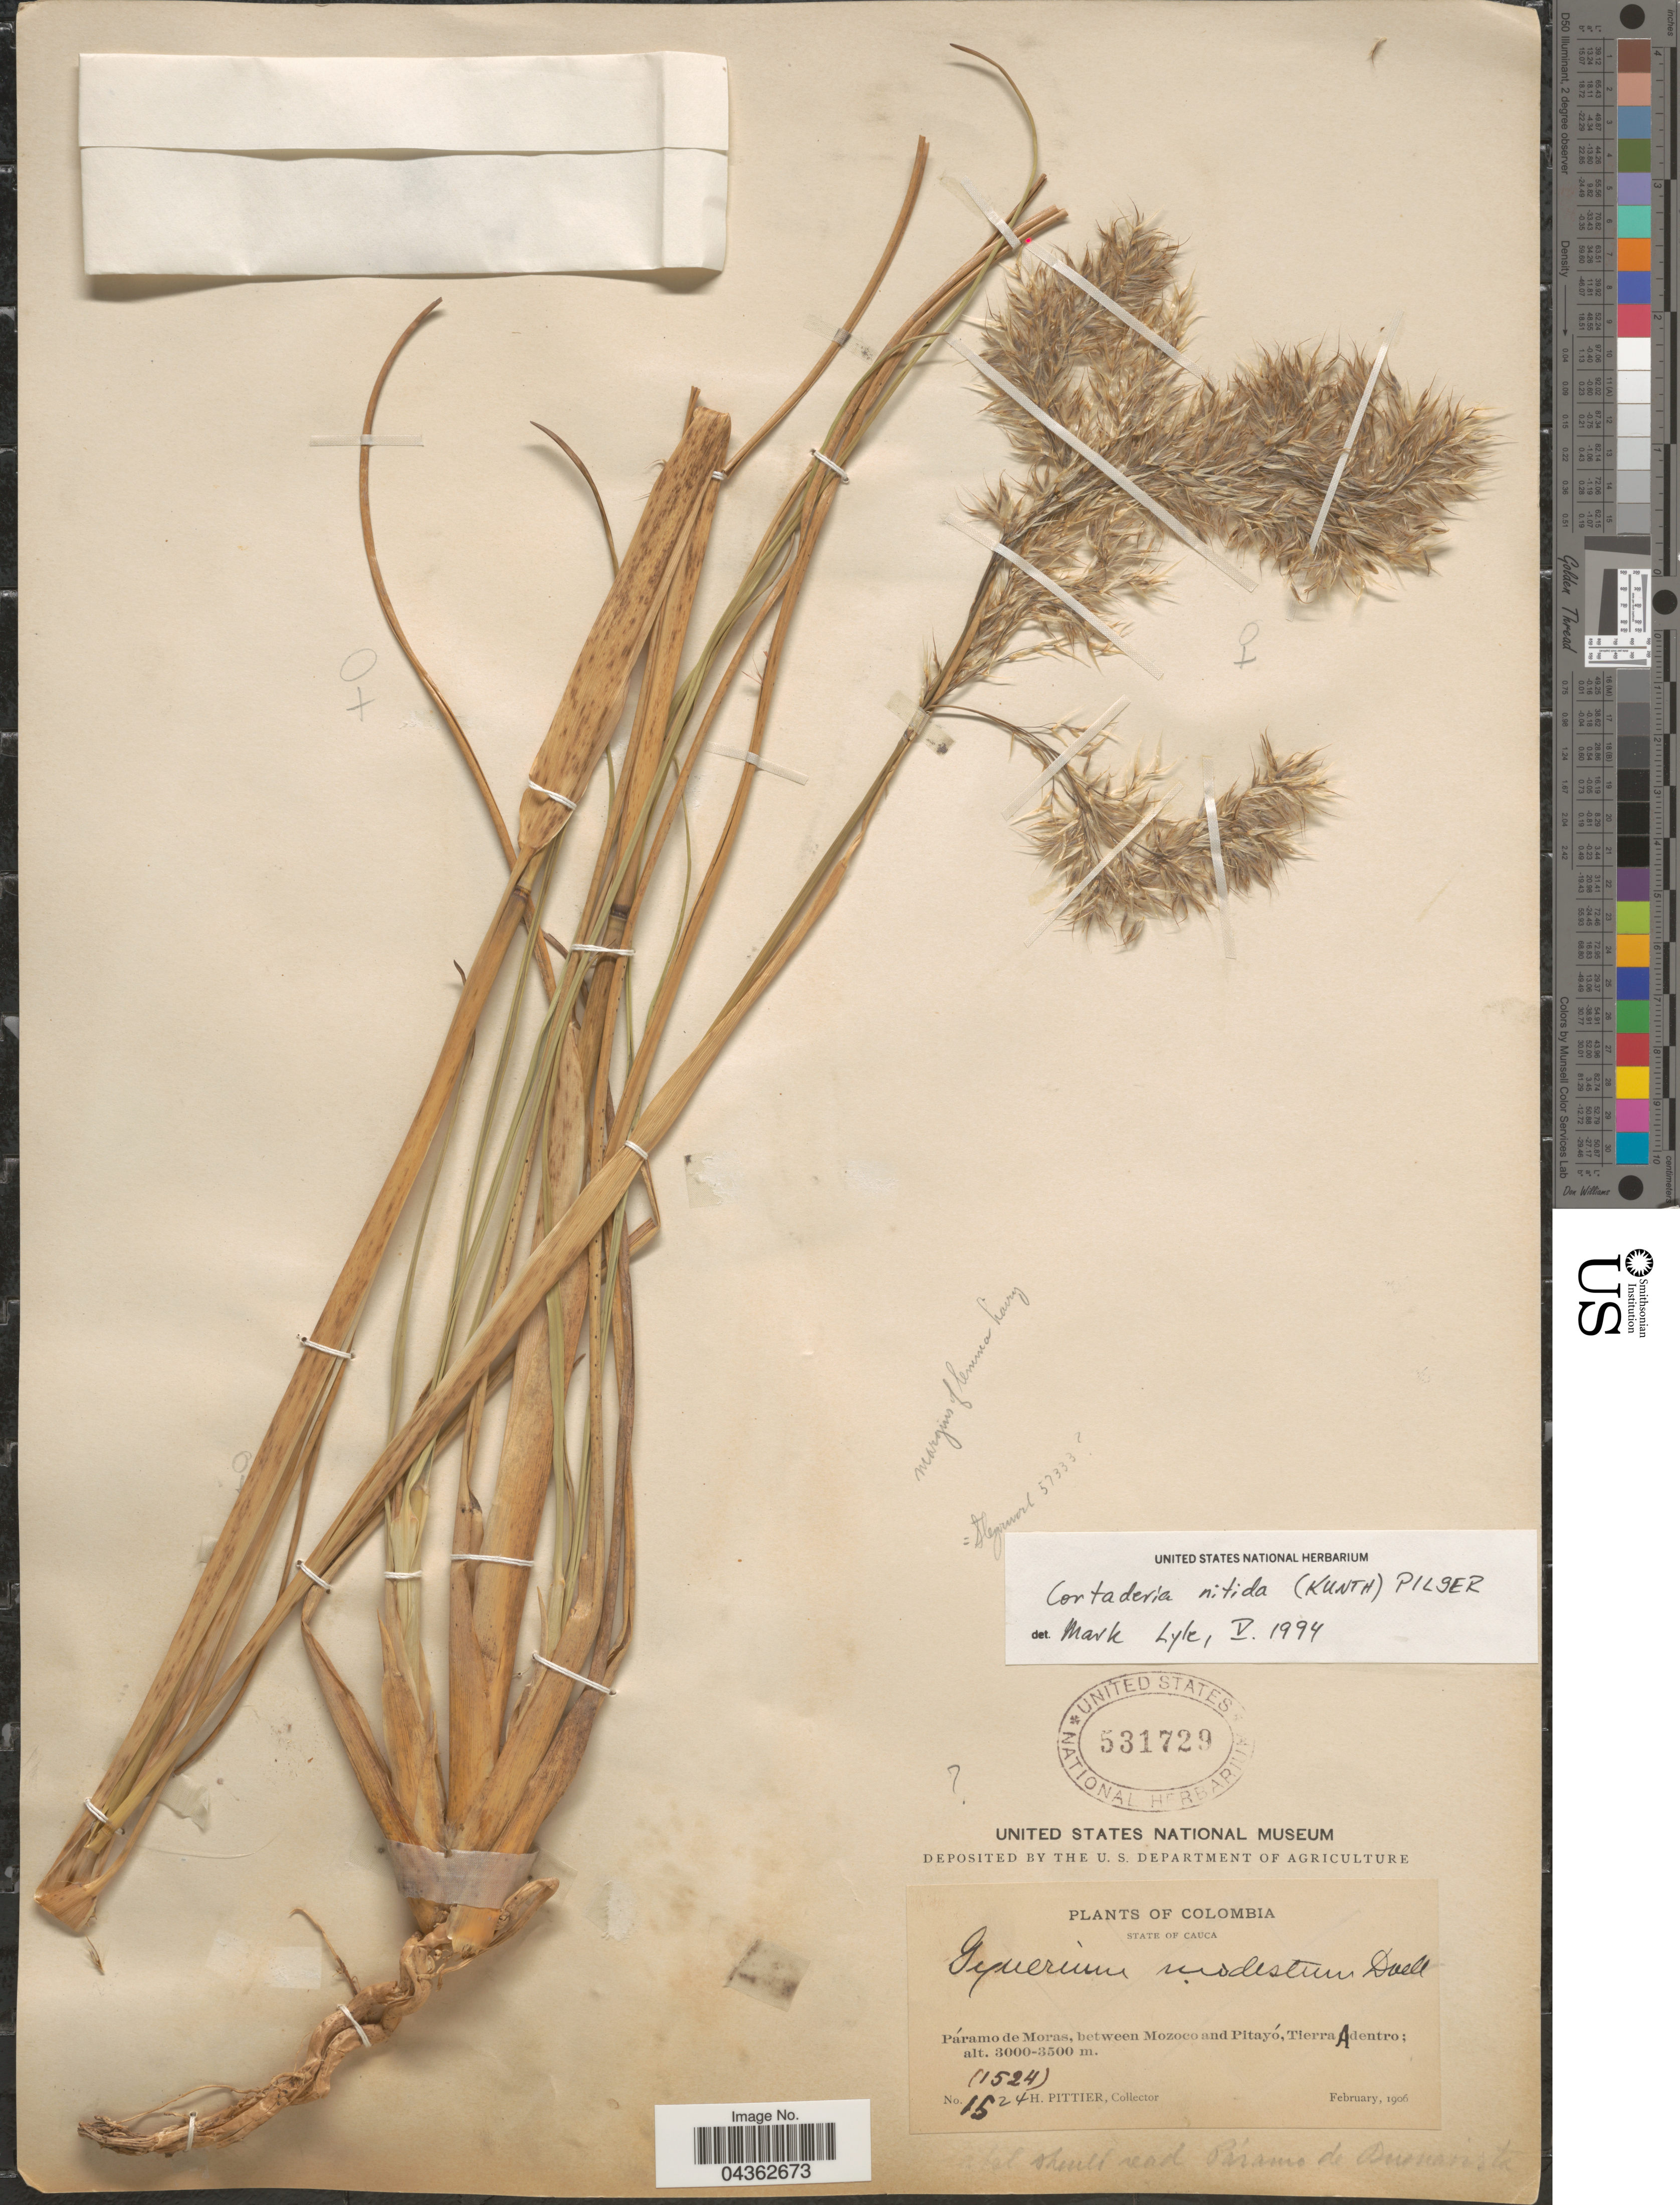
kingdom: Plantae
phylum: Tracheophyta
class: Liliopsida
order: Poales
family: Poaceae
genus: Cortaderia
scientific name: Cortaderia nitida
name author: (Kunth) Pilg.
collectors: H. F. Pittier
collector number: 1524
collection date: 1906-02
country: Colombia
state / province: Cauca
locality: Páramo de Moras, between Mozoco and Pitayó, Tierra Adentro.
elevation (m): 3000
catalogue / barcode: US 531729